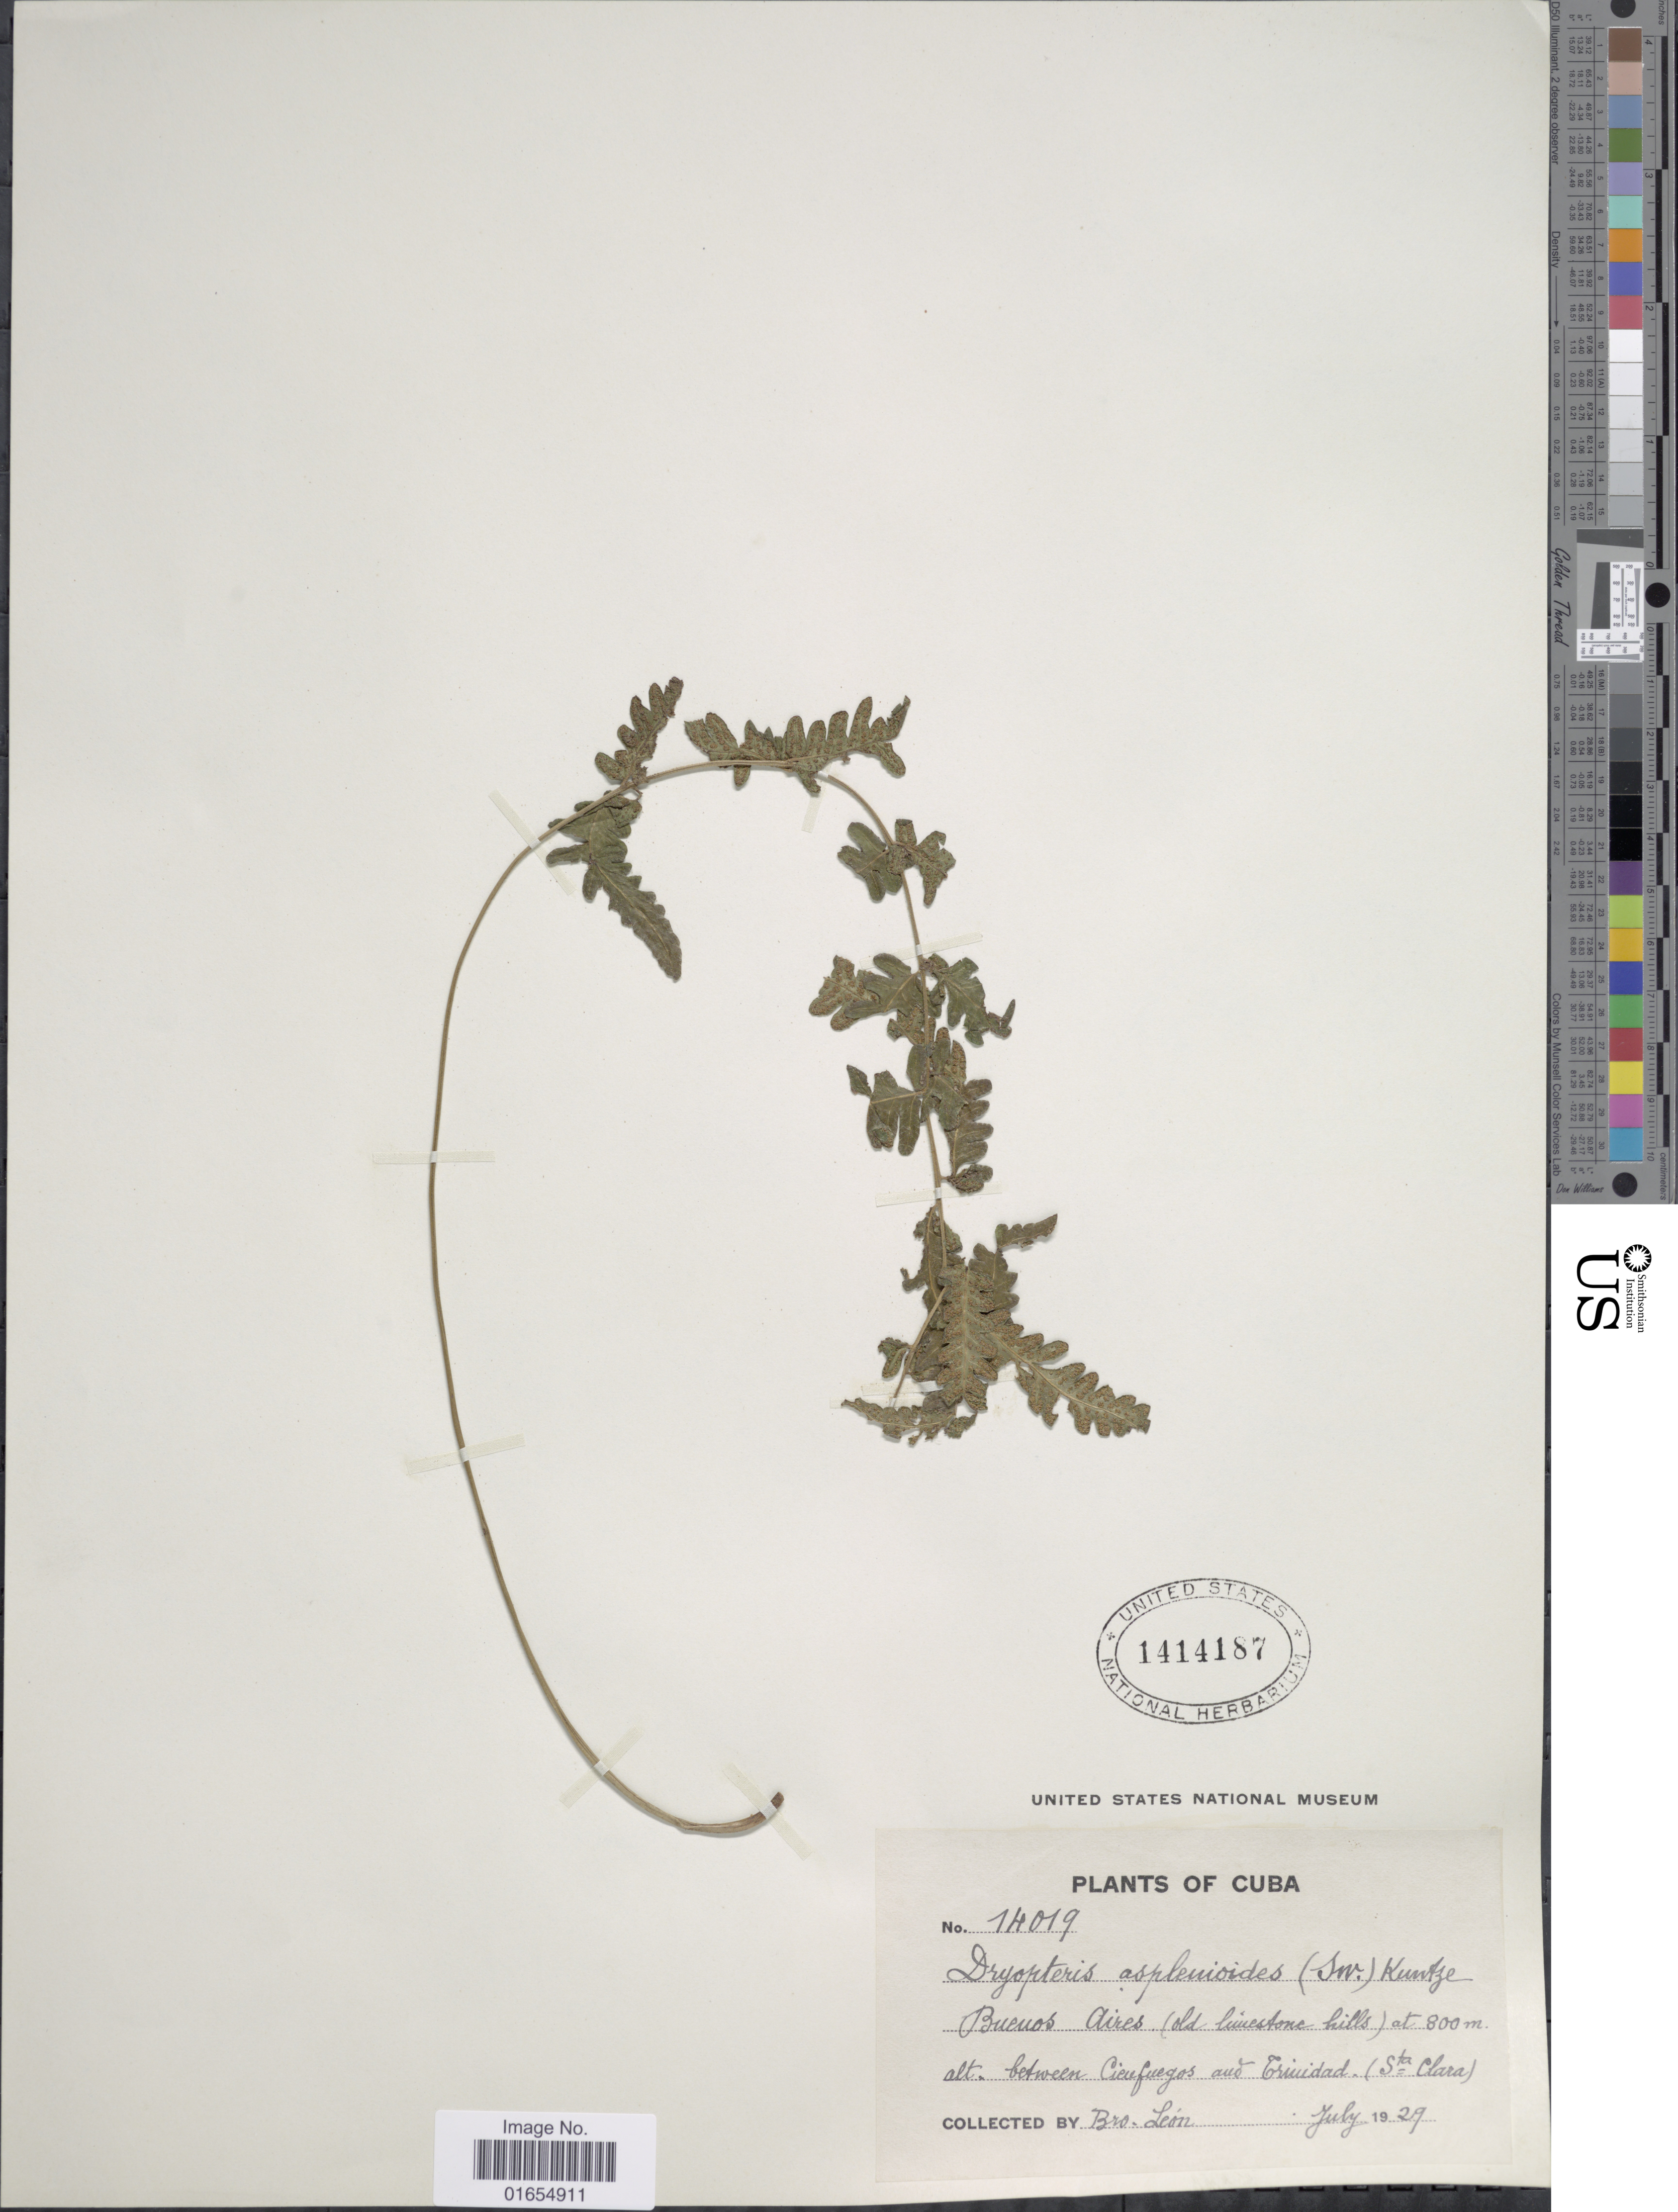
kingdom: Plantae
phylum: Tracheophyta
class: Polypodiopsida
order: Polypodiales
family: Thelypteridaceae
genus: Goniopteris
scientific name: Goniopteris retroflexa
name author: (L.) Pic. Serm.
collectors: Bro. León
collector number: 14019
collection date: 1929-07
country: Cuba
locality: Buenos Aires (old limestone hills) between Cieufuegos and Trinidad (st. Clara)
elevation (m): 800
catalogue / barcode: US 1414187